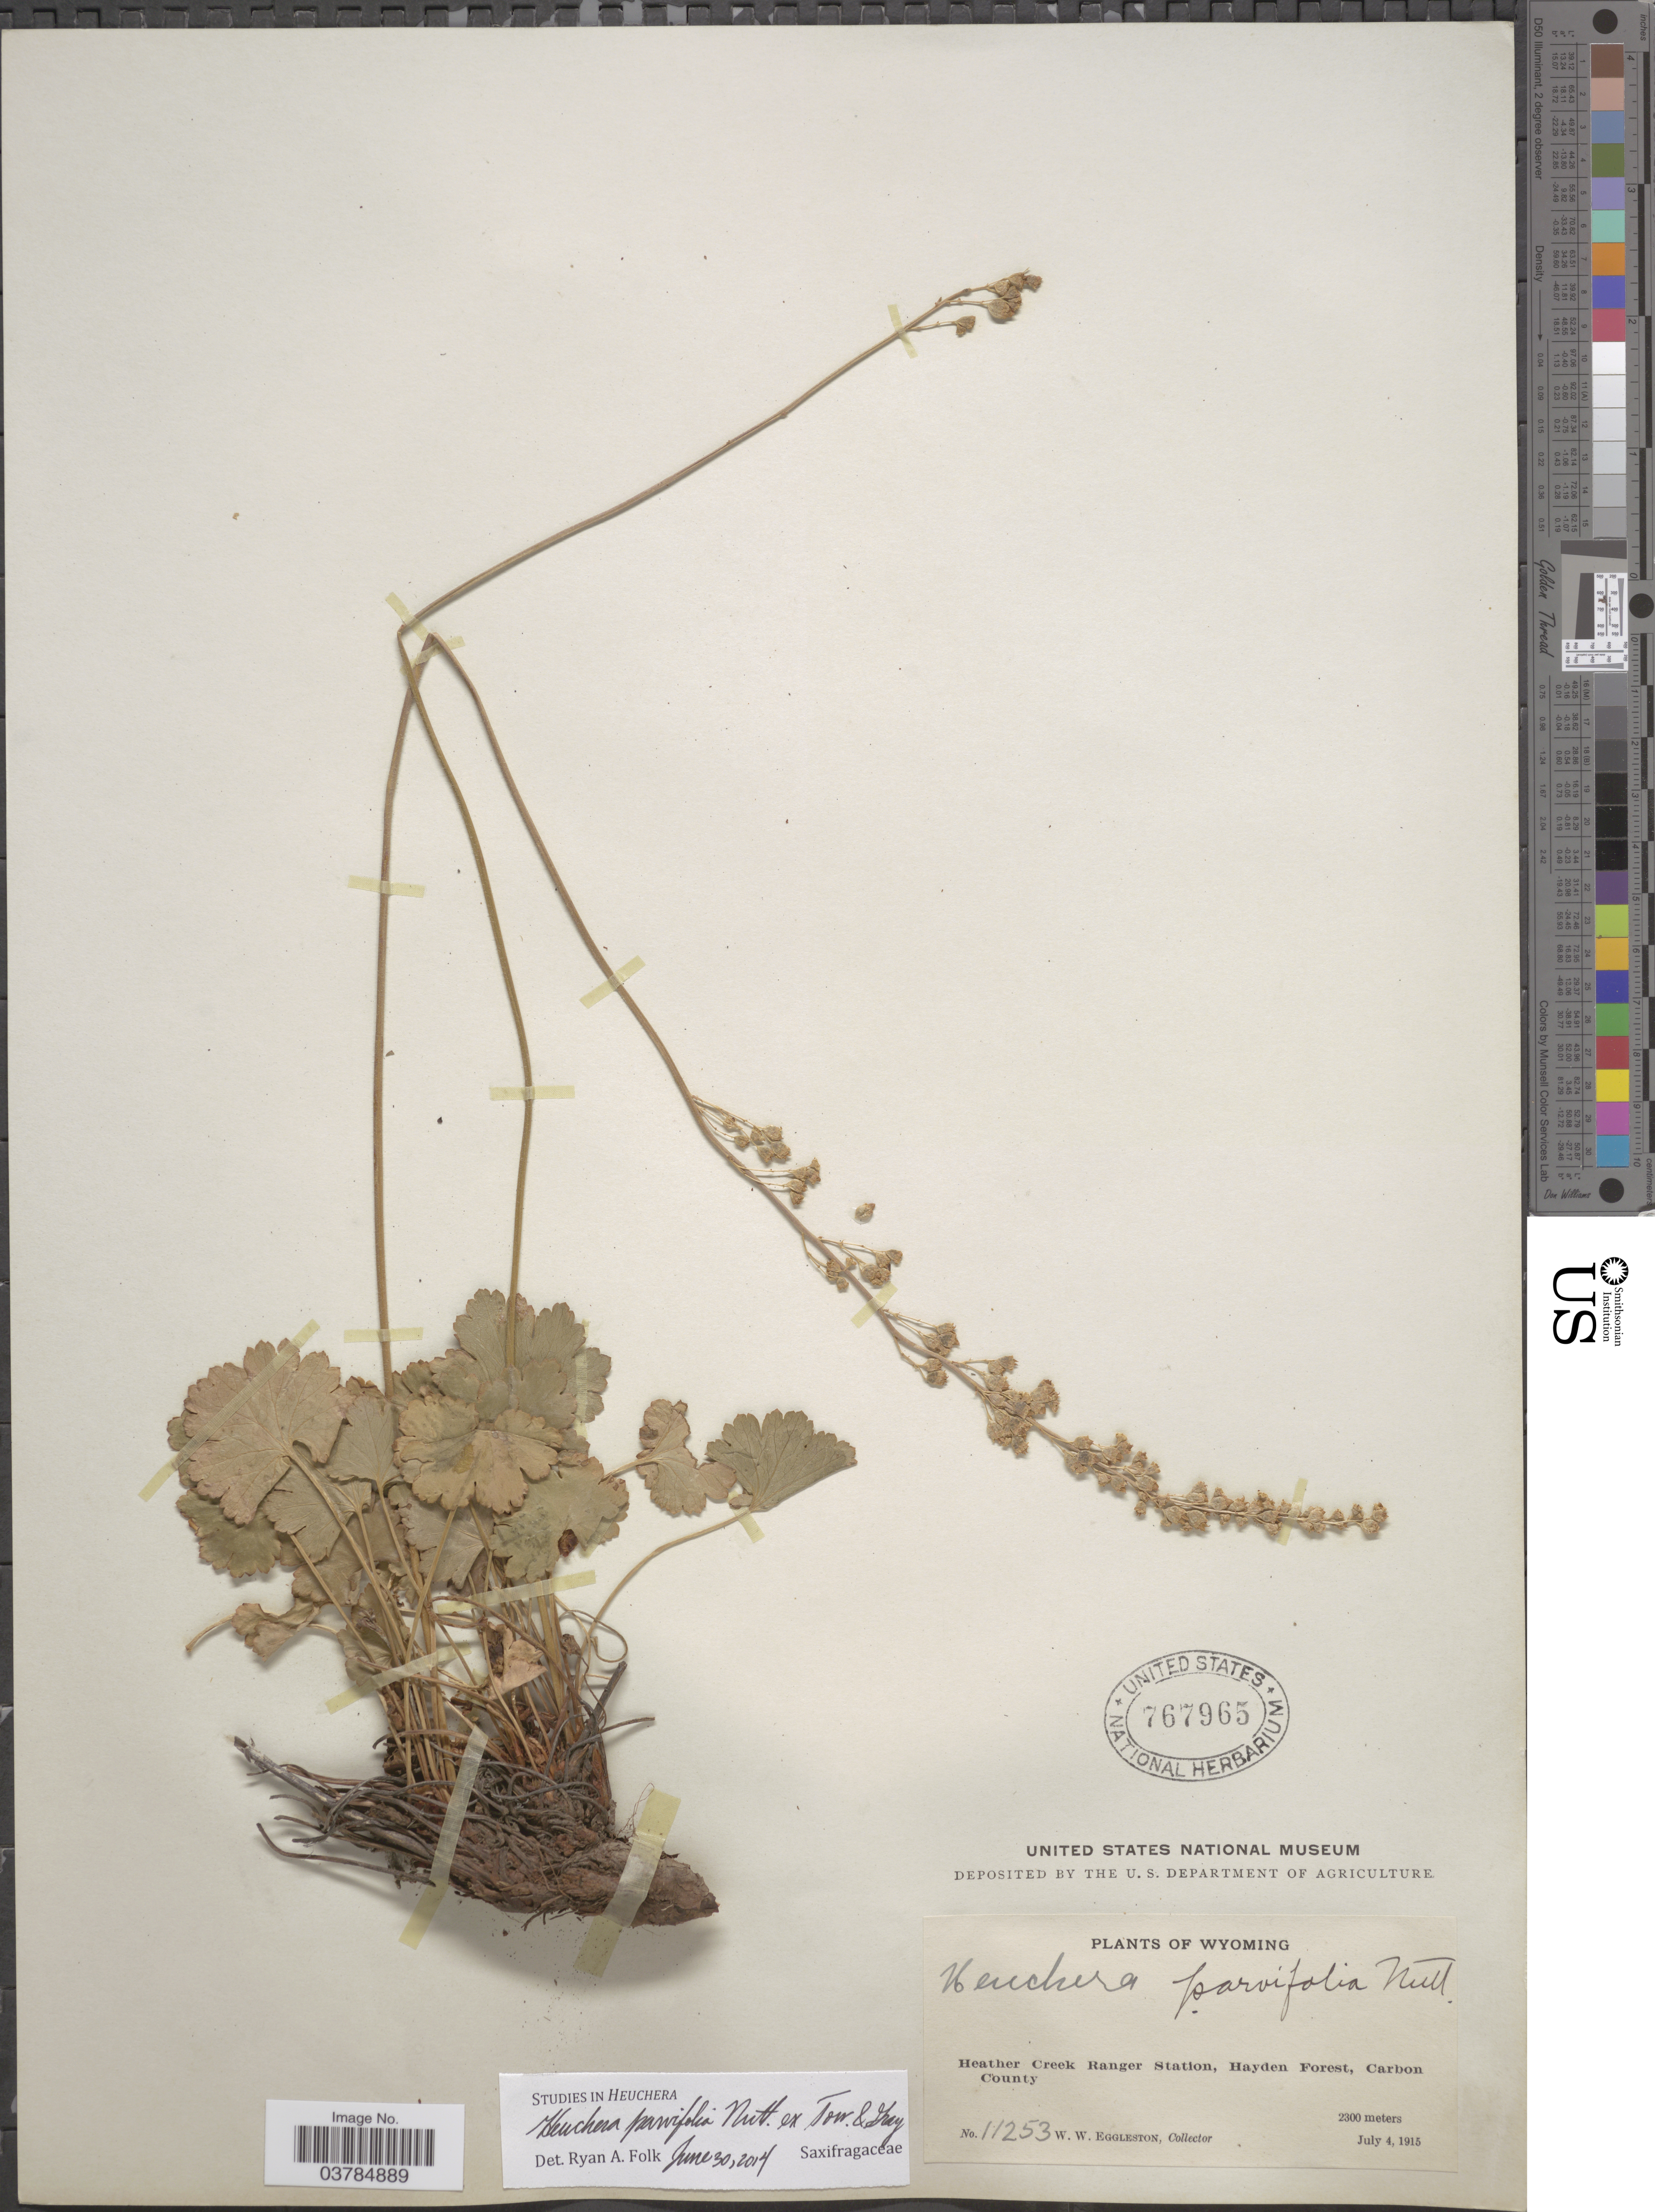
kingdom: Plantae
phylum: Tracheophyta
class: Magnoliopsida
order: Saxifragales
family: Saxifragaceae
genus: Heuchera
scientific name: Heuchera parvifolia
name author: Nutt.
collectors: W. W. Eggleston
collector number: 11253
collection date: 1915-07-04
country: United States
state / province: Wyoming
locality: Heather Creek Ranger Station, Hayden Forest, Carbon County.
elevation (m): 2300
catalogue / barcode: US 767965